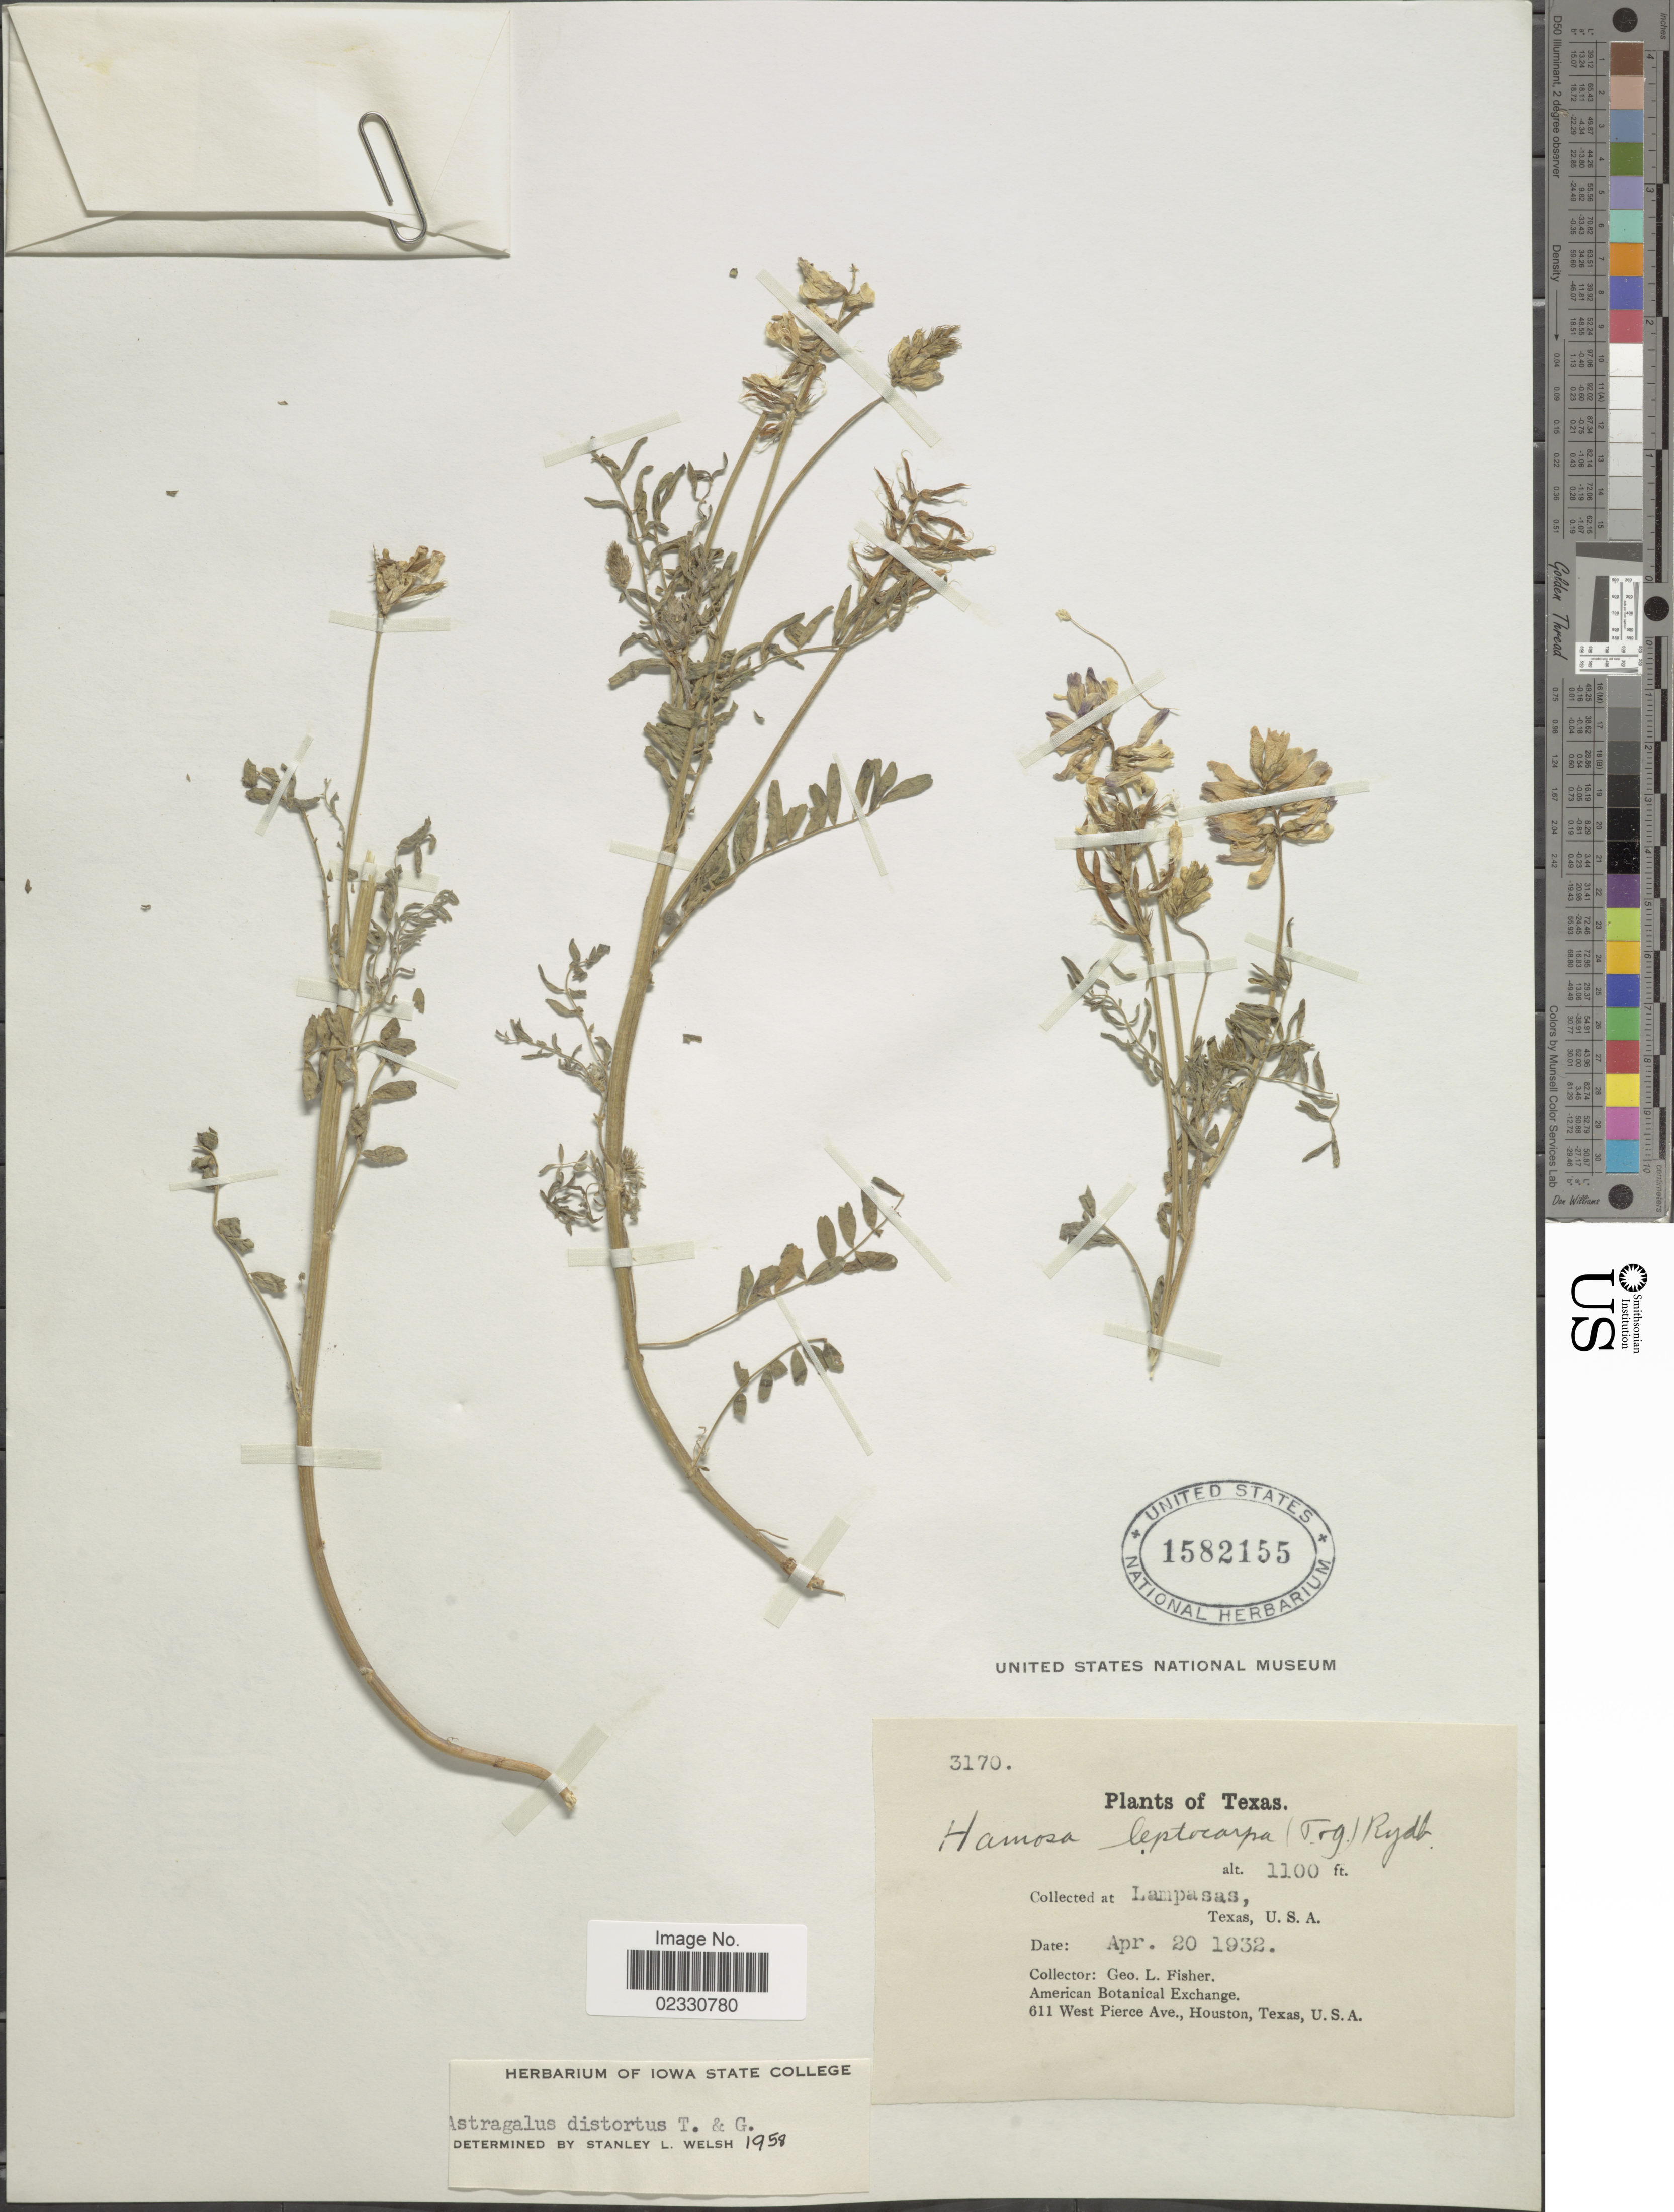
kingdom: Plantae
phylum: Tracheophyta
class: Magnoliopsida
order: Fabales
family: Fabaceae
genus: Astragalus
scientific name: Astragalus distortus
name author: Torr. & A. Gray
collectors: G. L. Fisher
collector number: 3170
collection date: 1932-04-20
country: United States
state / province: Texas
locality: Lampasas.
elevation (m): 335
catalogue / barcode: US 1582155